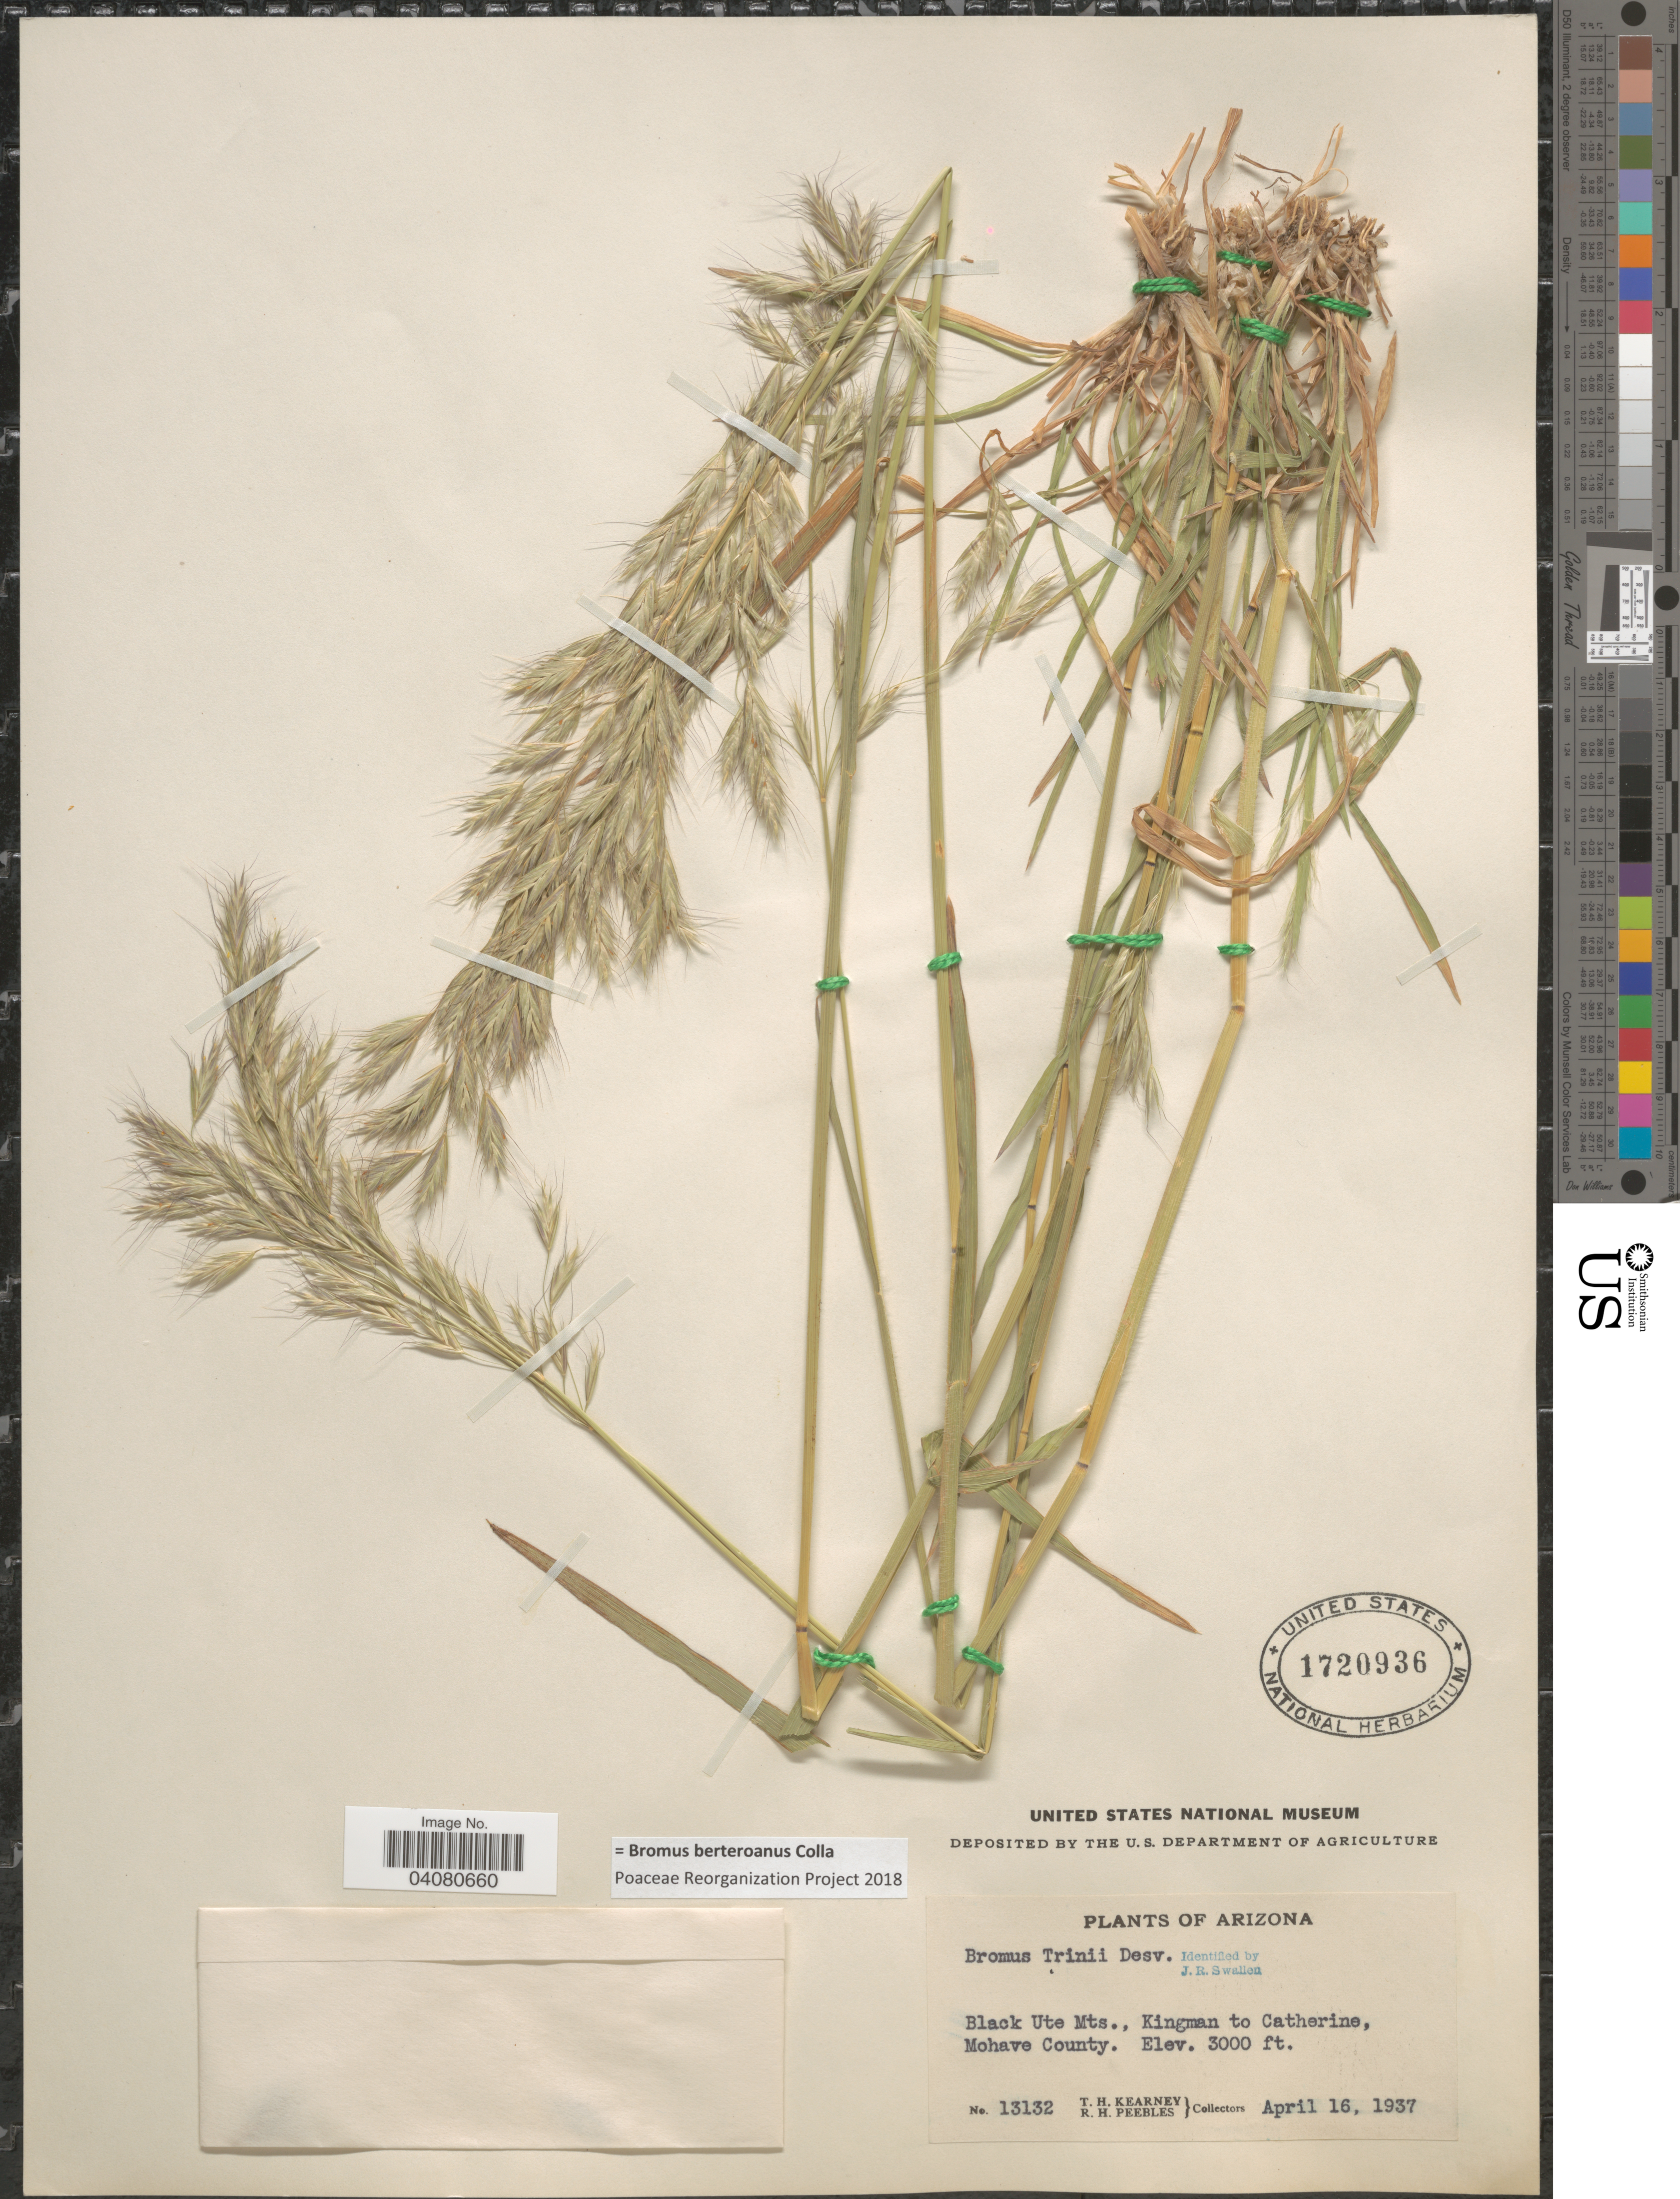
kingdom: Plantae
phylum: Tracheophyta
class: Liliopsida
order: Poales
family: Poaceae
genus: Bromus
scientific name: Bromus berteroanus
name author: Colla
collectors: T. H. Kearney & R. H. Peebles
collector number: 13132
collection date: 1937-04-16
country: United States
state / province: Arizona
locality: Black Ute Mts., Kingman to Catherine, Mohave County.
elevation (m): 914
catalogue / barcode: US 1720936